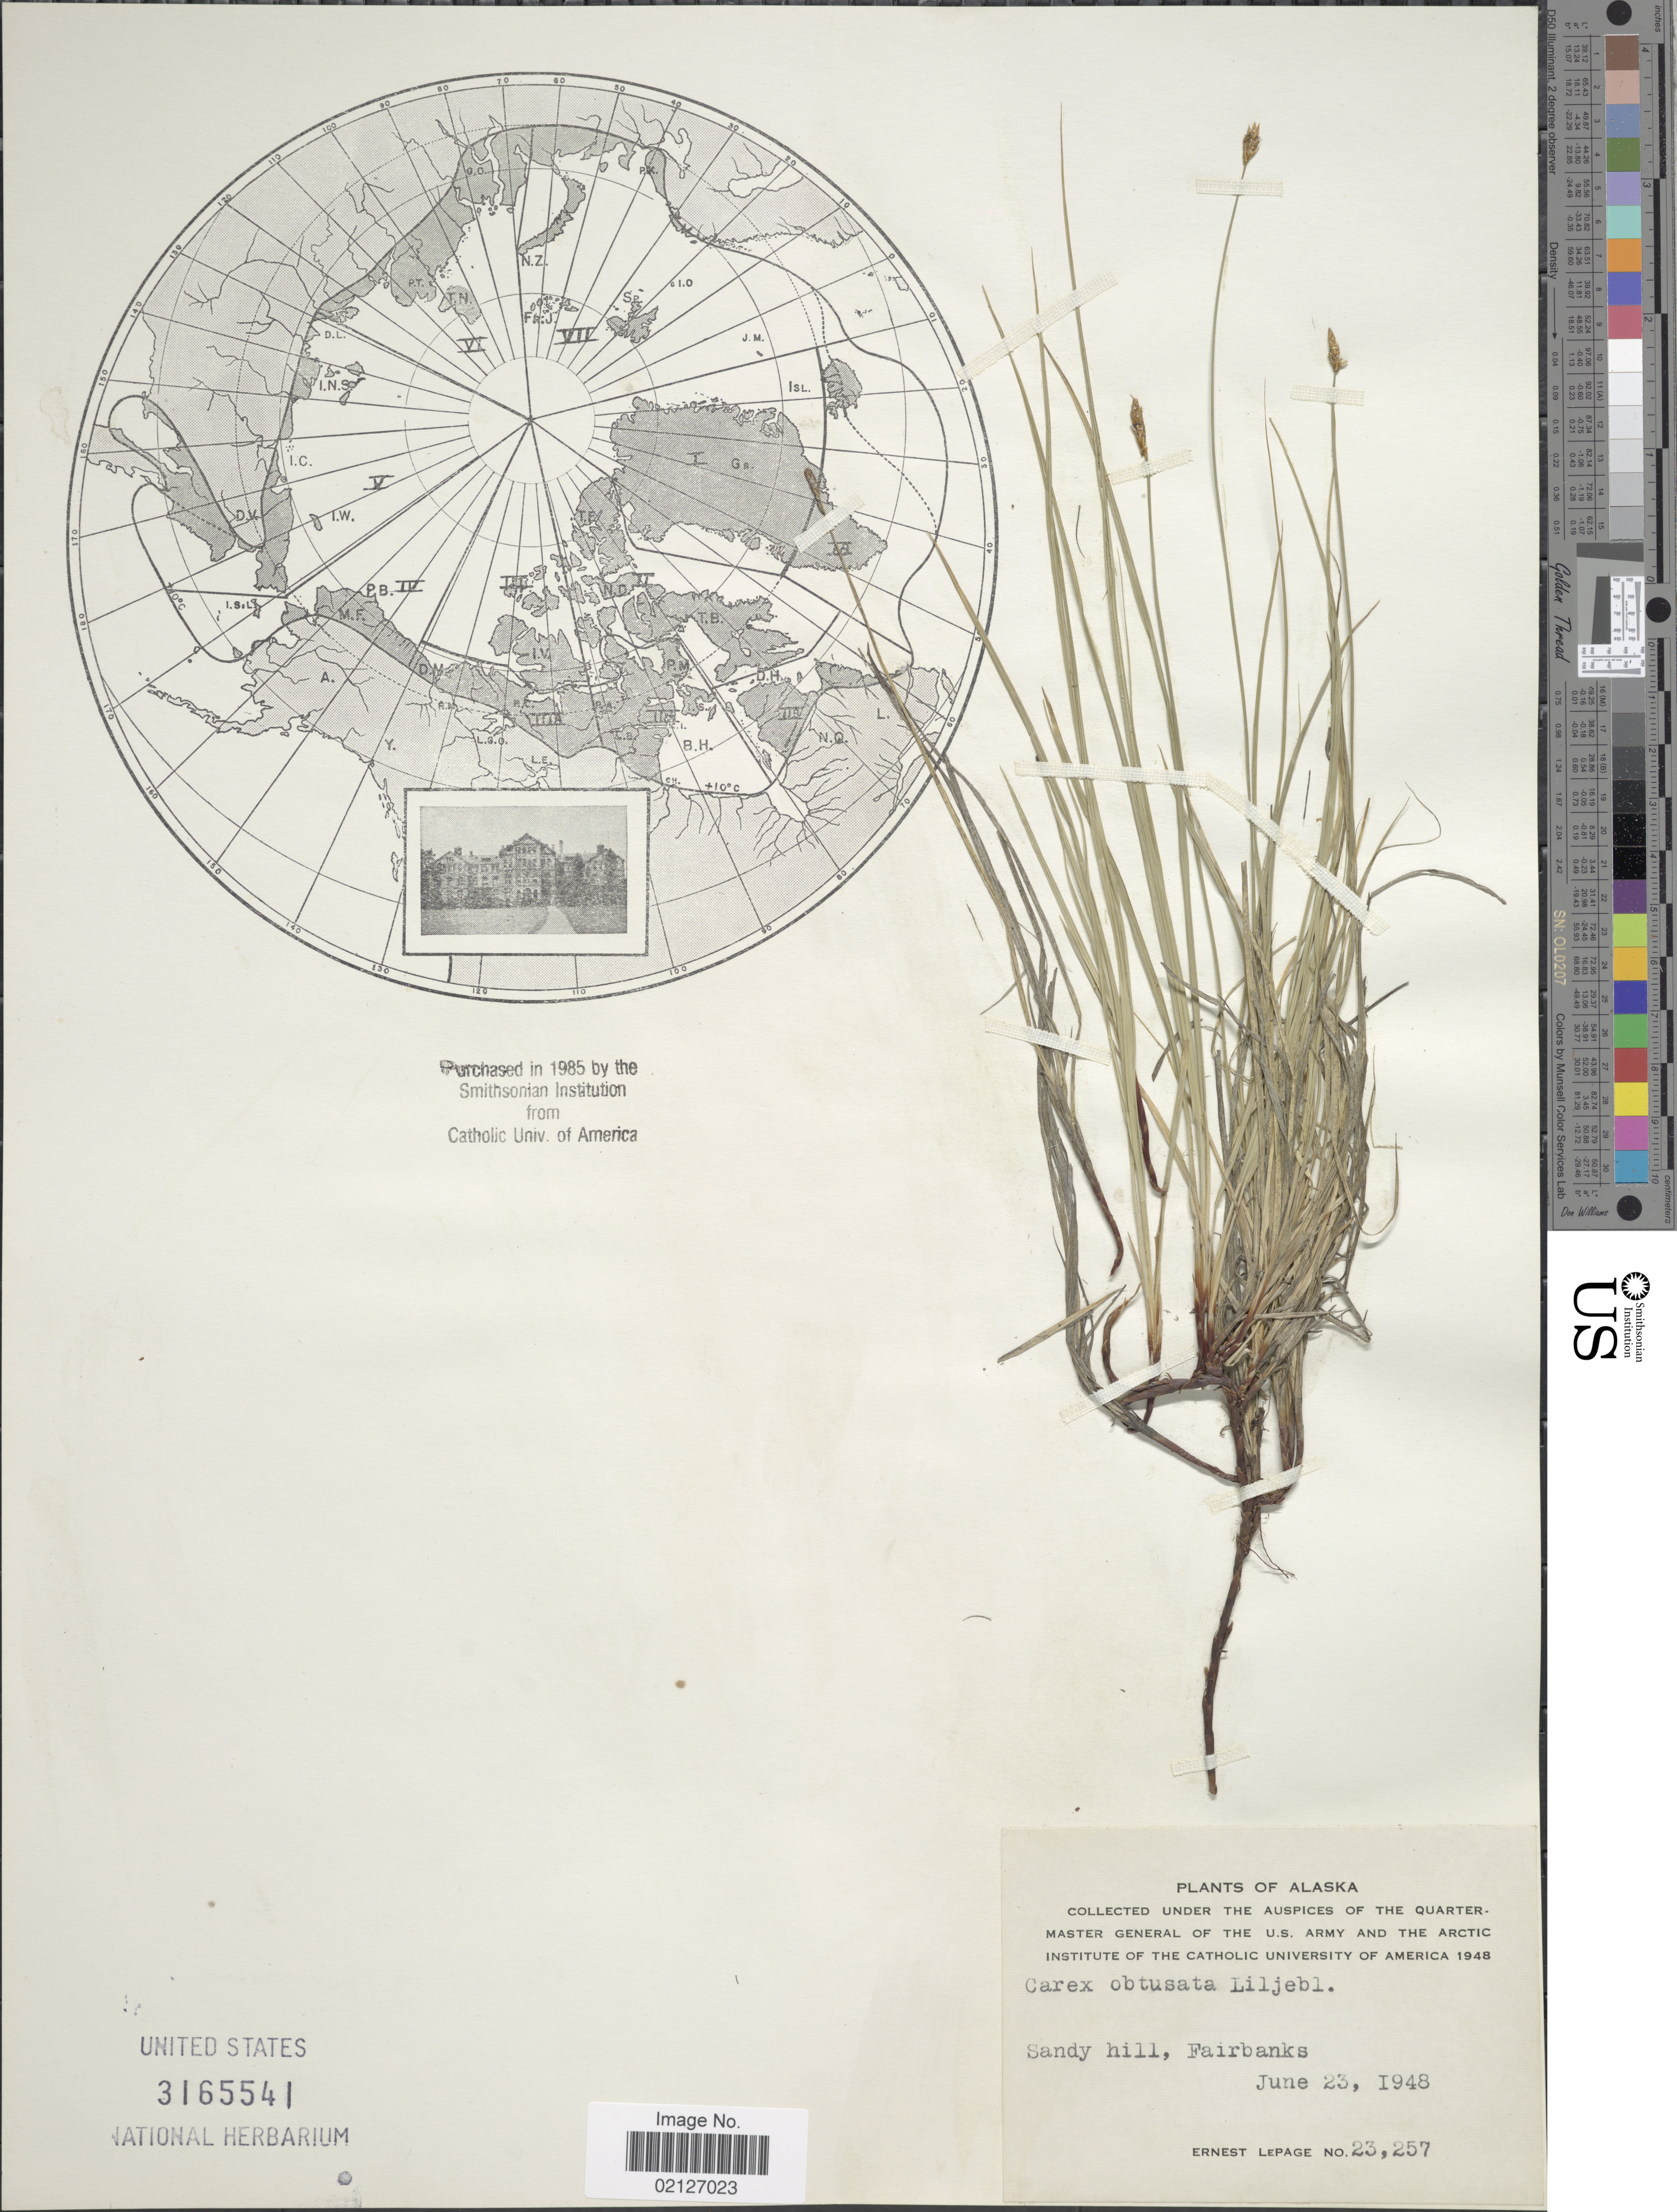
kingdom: Plantae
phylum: Tracheophyta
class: Liliopsida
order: Poales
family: Cyperaceae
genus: Carex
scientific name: Carex obtusata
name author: Lilj.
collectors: E. Lepage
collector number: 23257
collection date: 1948-06-23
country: United States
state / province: Alaska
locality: Sandy hill, Fairbanks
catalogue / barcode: US 3165541